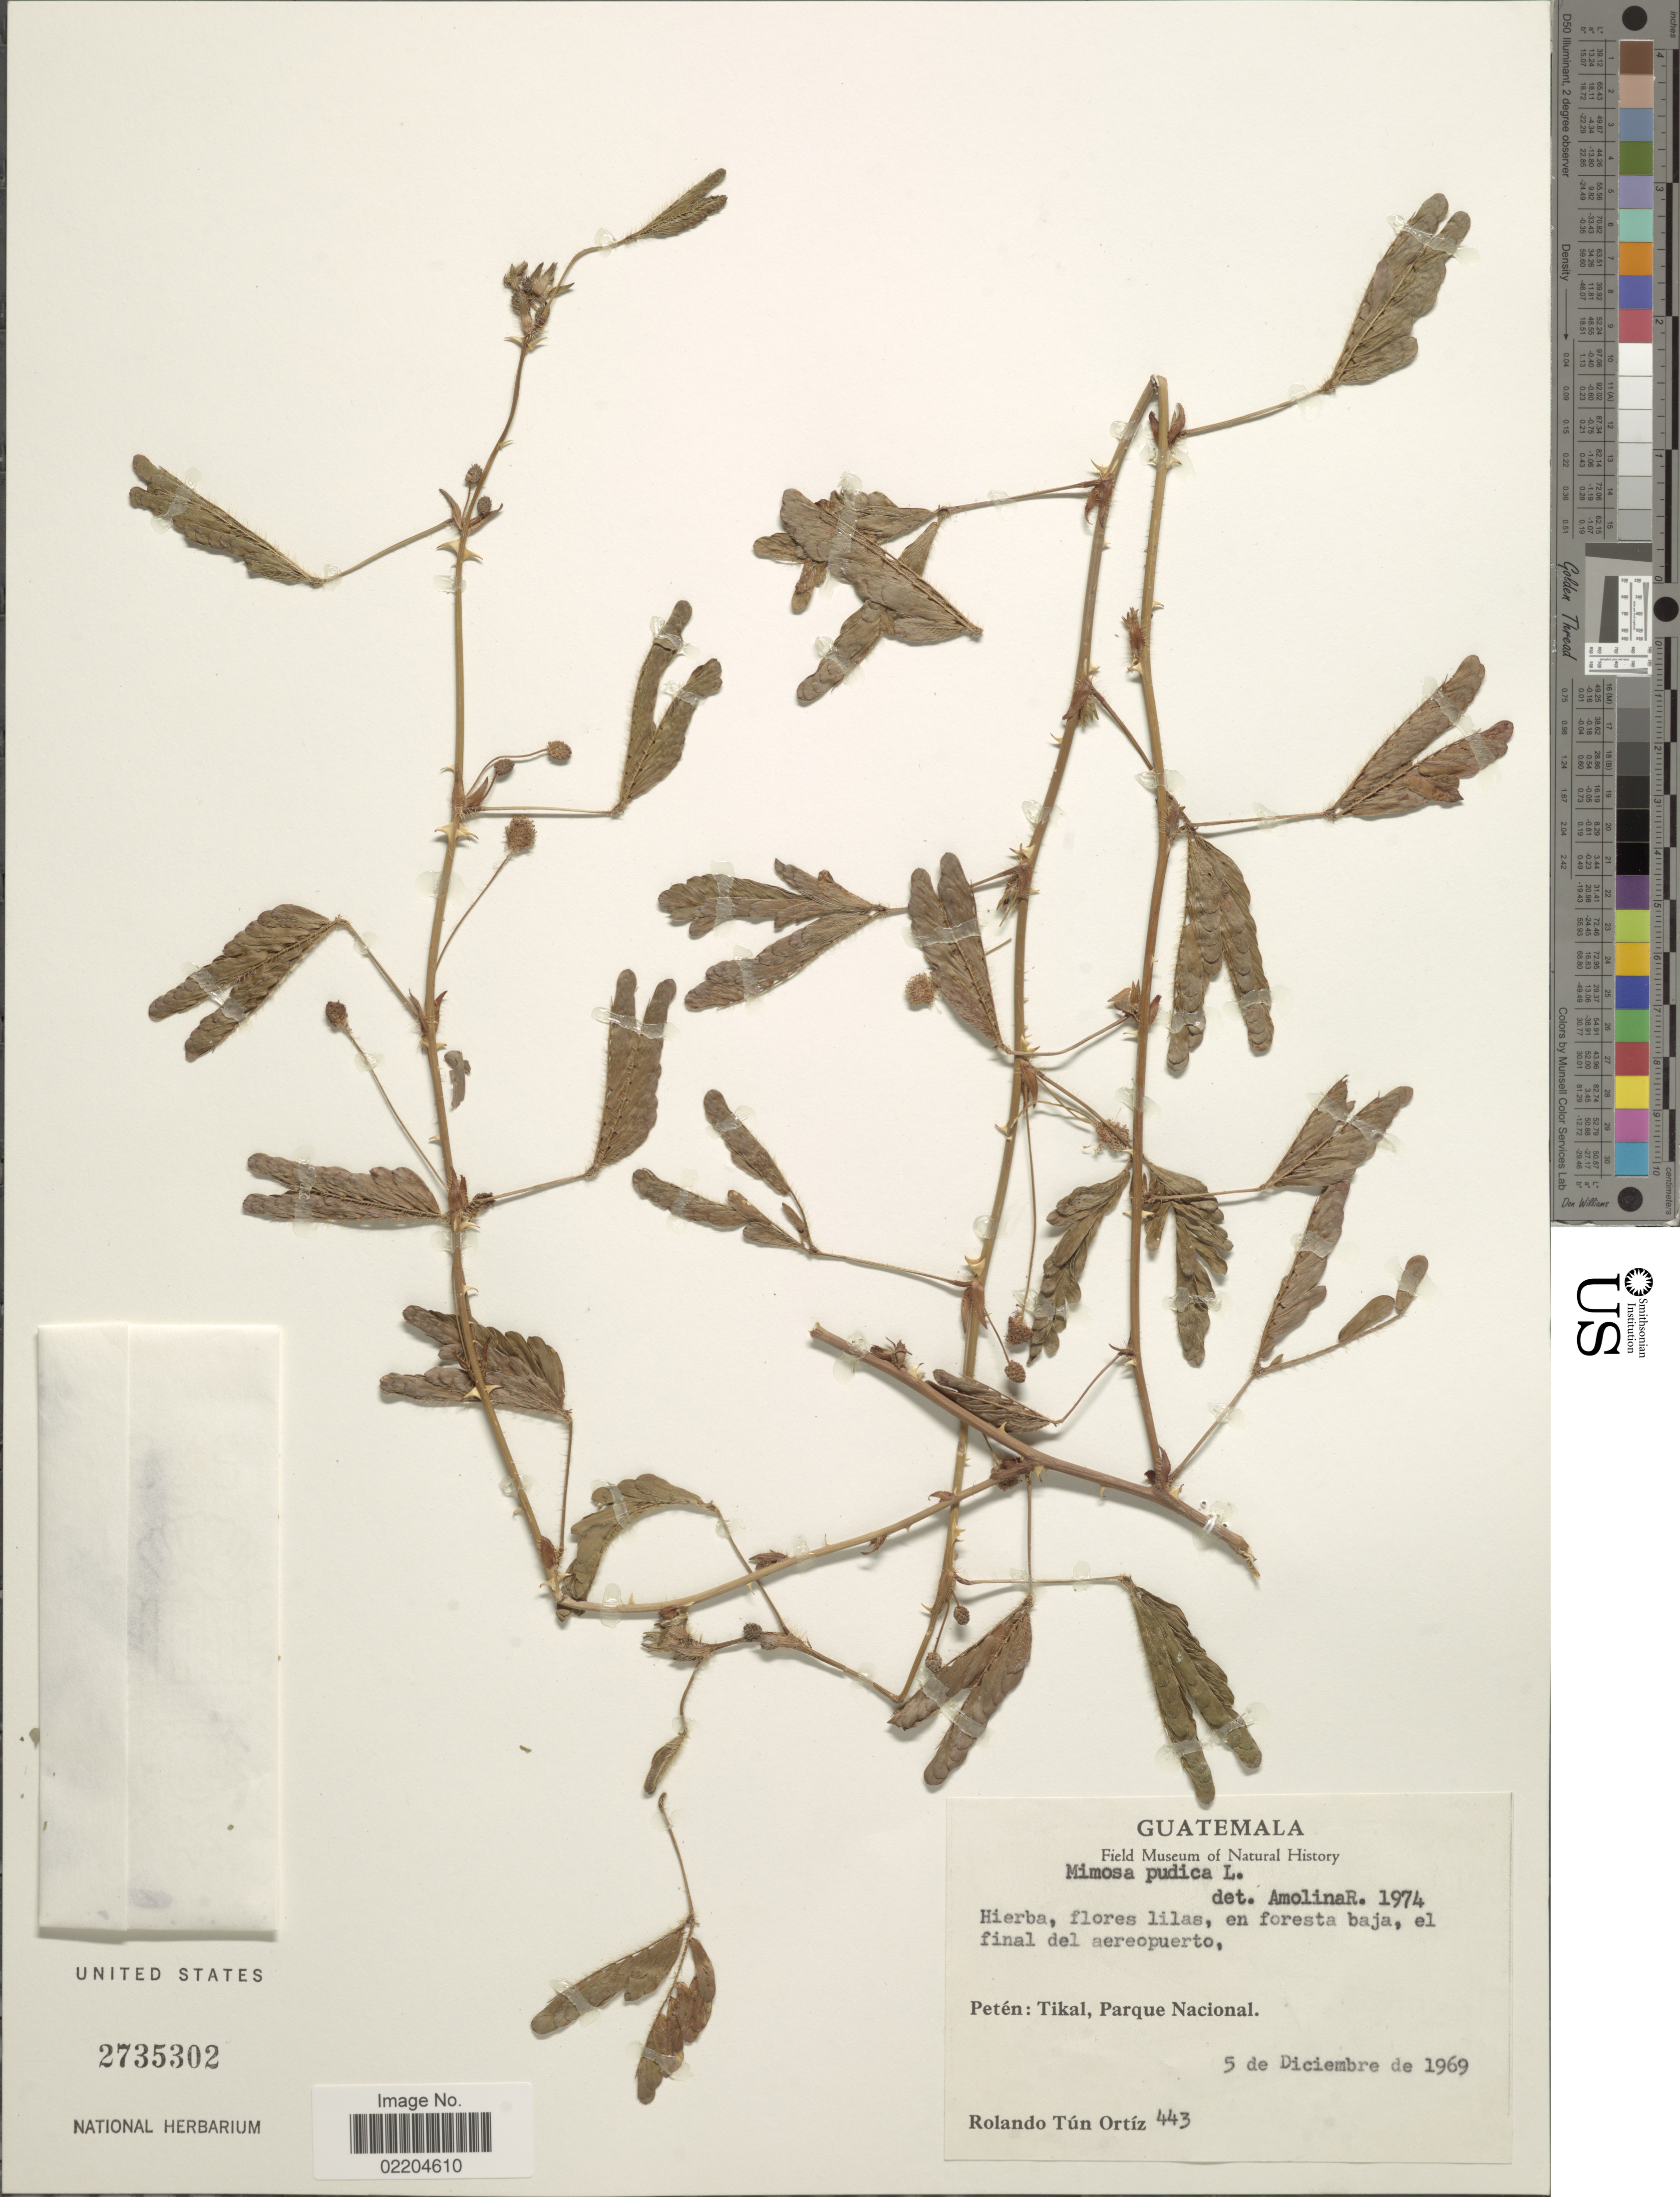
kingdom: Plantae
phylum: Tracheophyta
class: Magnoliopsida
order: Fabales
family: Fabaceae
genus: Mimosa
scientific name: Mimosa pudica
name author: L.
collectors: R. T. Ortíz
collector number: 443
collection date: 1969-12-05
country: Guatemala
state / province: El Petén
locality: Guatemala. Peten: Tikal, Parque Nacional.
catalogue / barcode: US 2735302